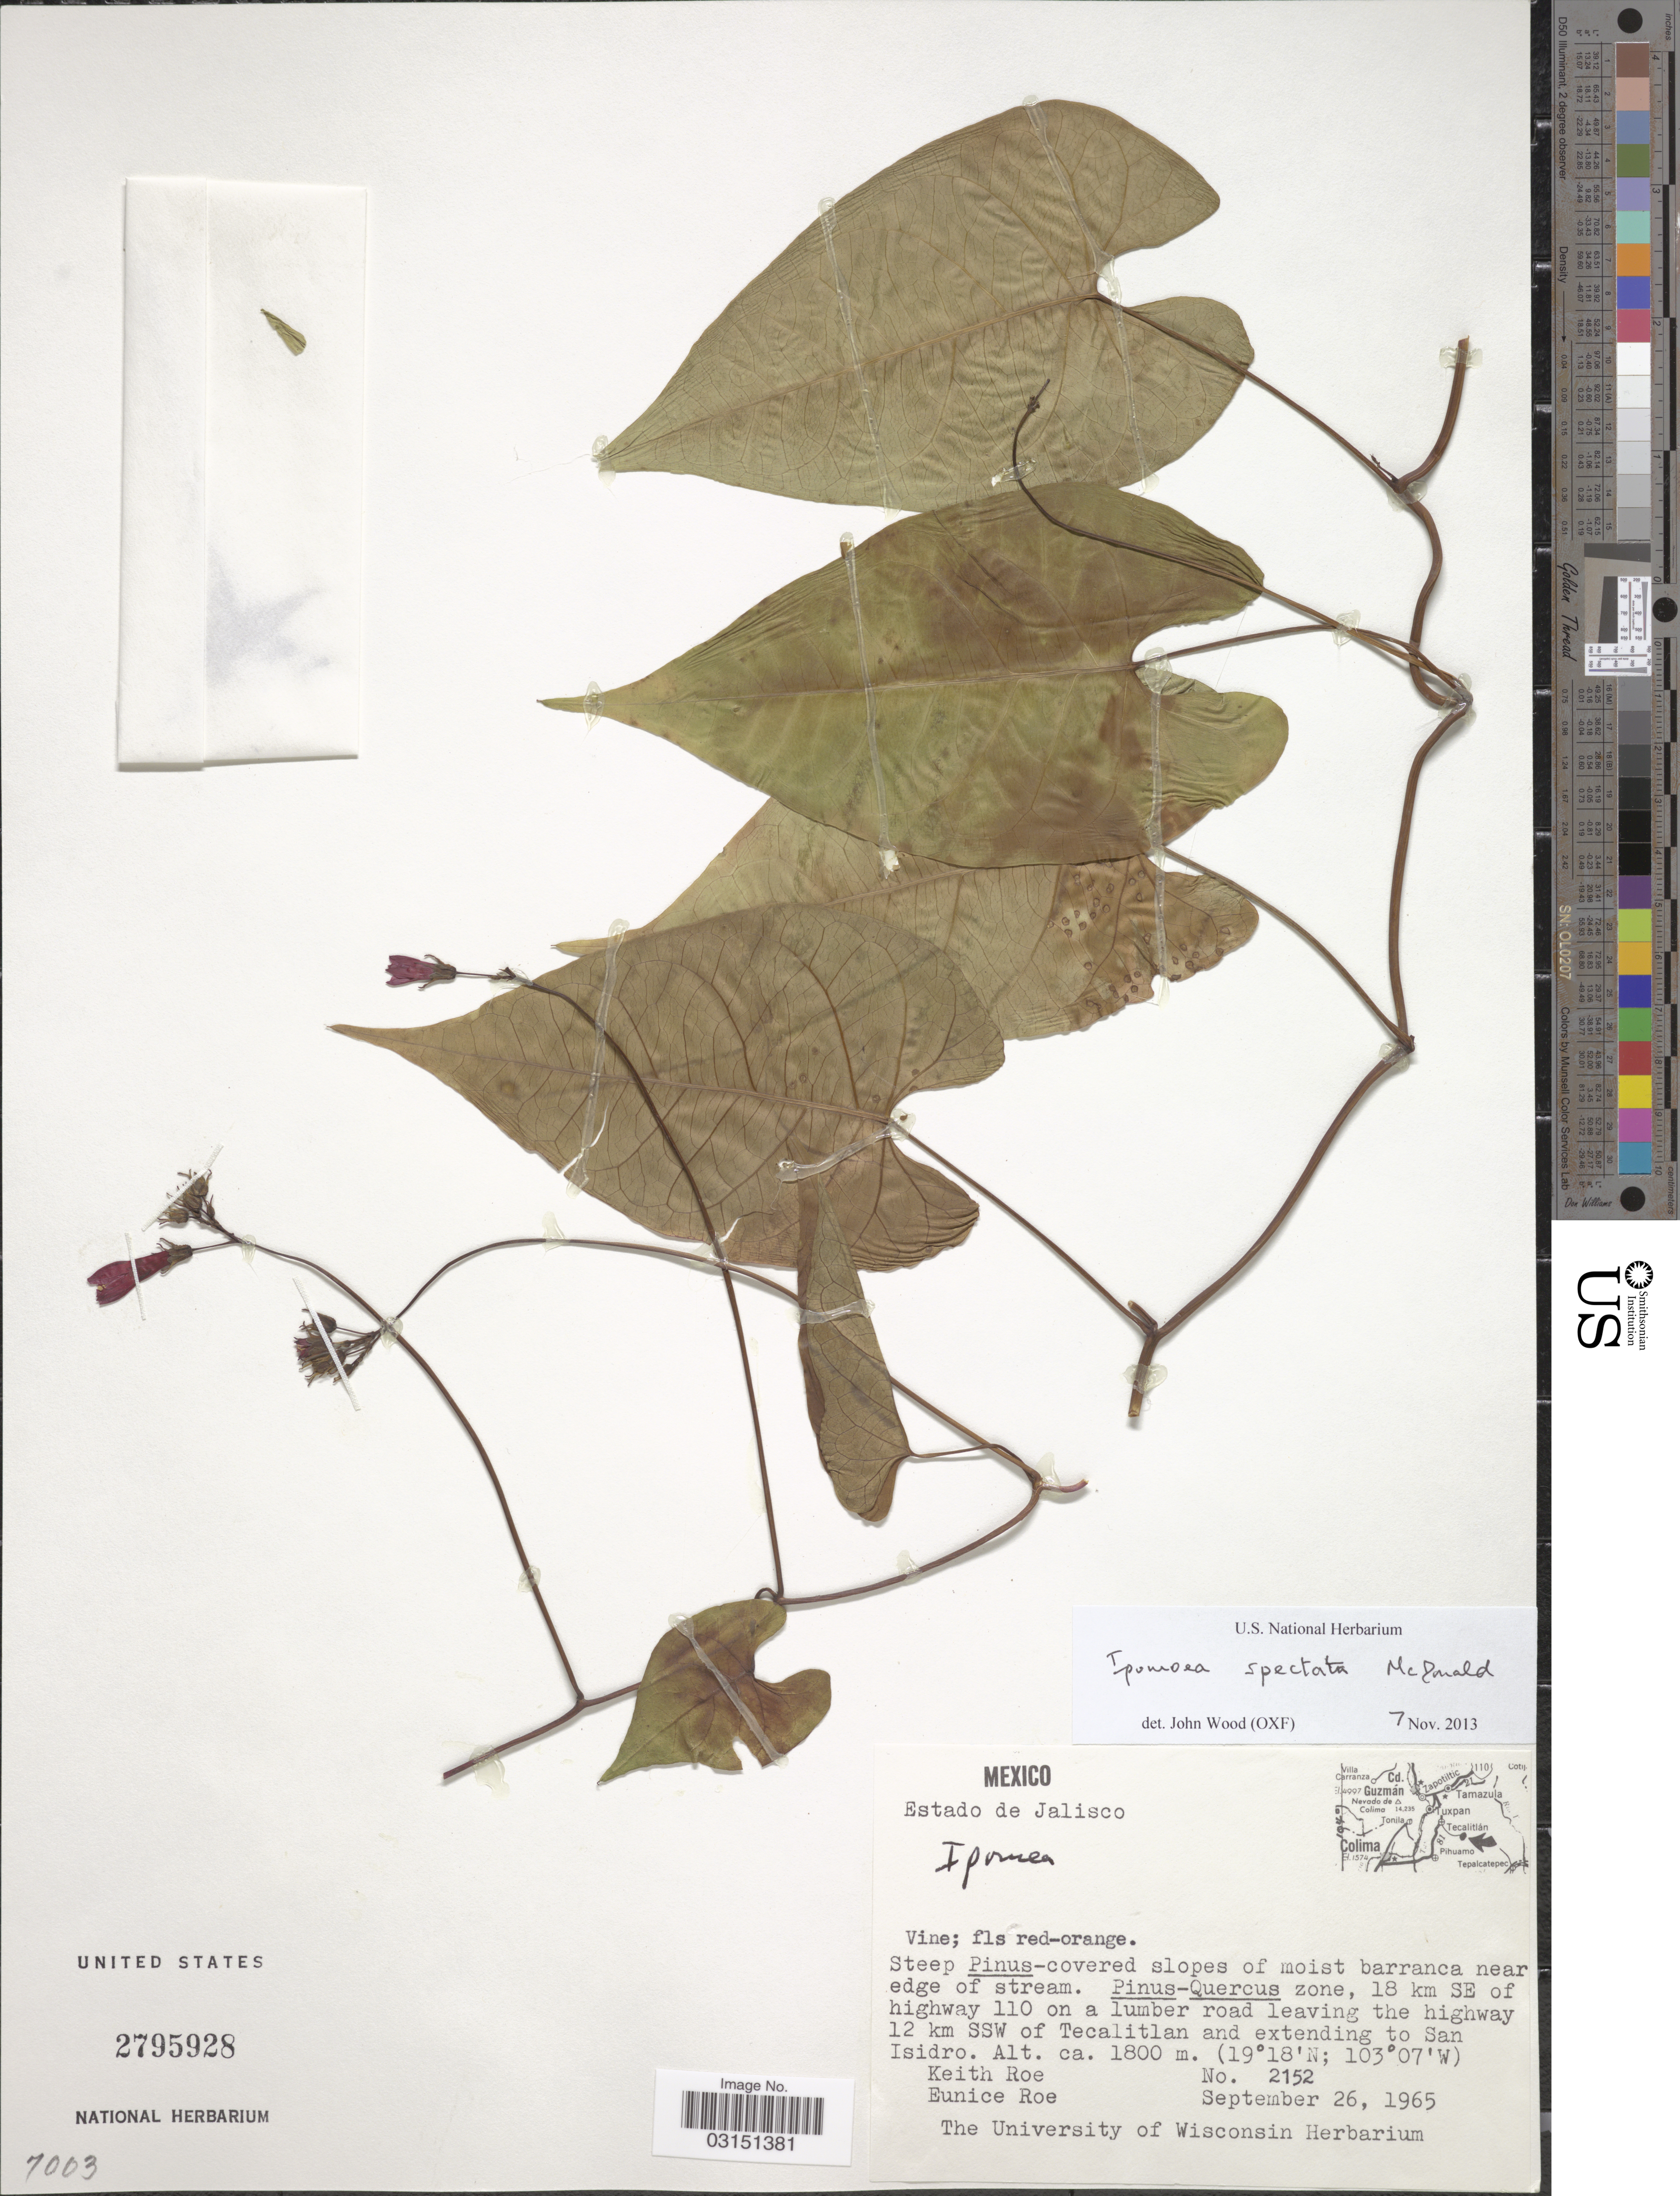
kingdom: Plantae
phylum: Tracheophyta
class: Magnoliopsida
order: Solanales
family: Convolvulaceae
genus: Ipomoea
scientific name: Ipomoea spectata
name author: J.A. McDonald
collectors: K. E. Roe & E. Roe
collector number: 2152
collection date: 1965-09-26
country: Mexico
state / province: Jalisco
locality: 18 km SE of highway 110 on a lumber road leaving the highway 12 km SSW of Tecalitlan and extending to San Isidro.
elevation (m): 1800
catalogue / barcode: US 2795928